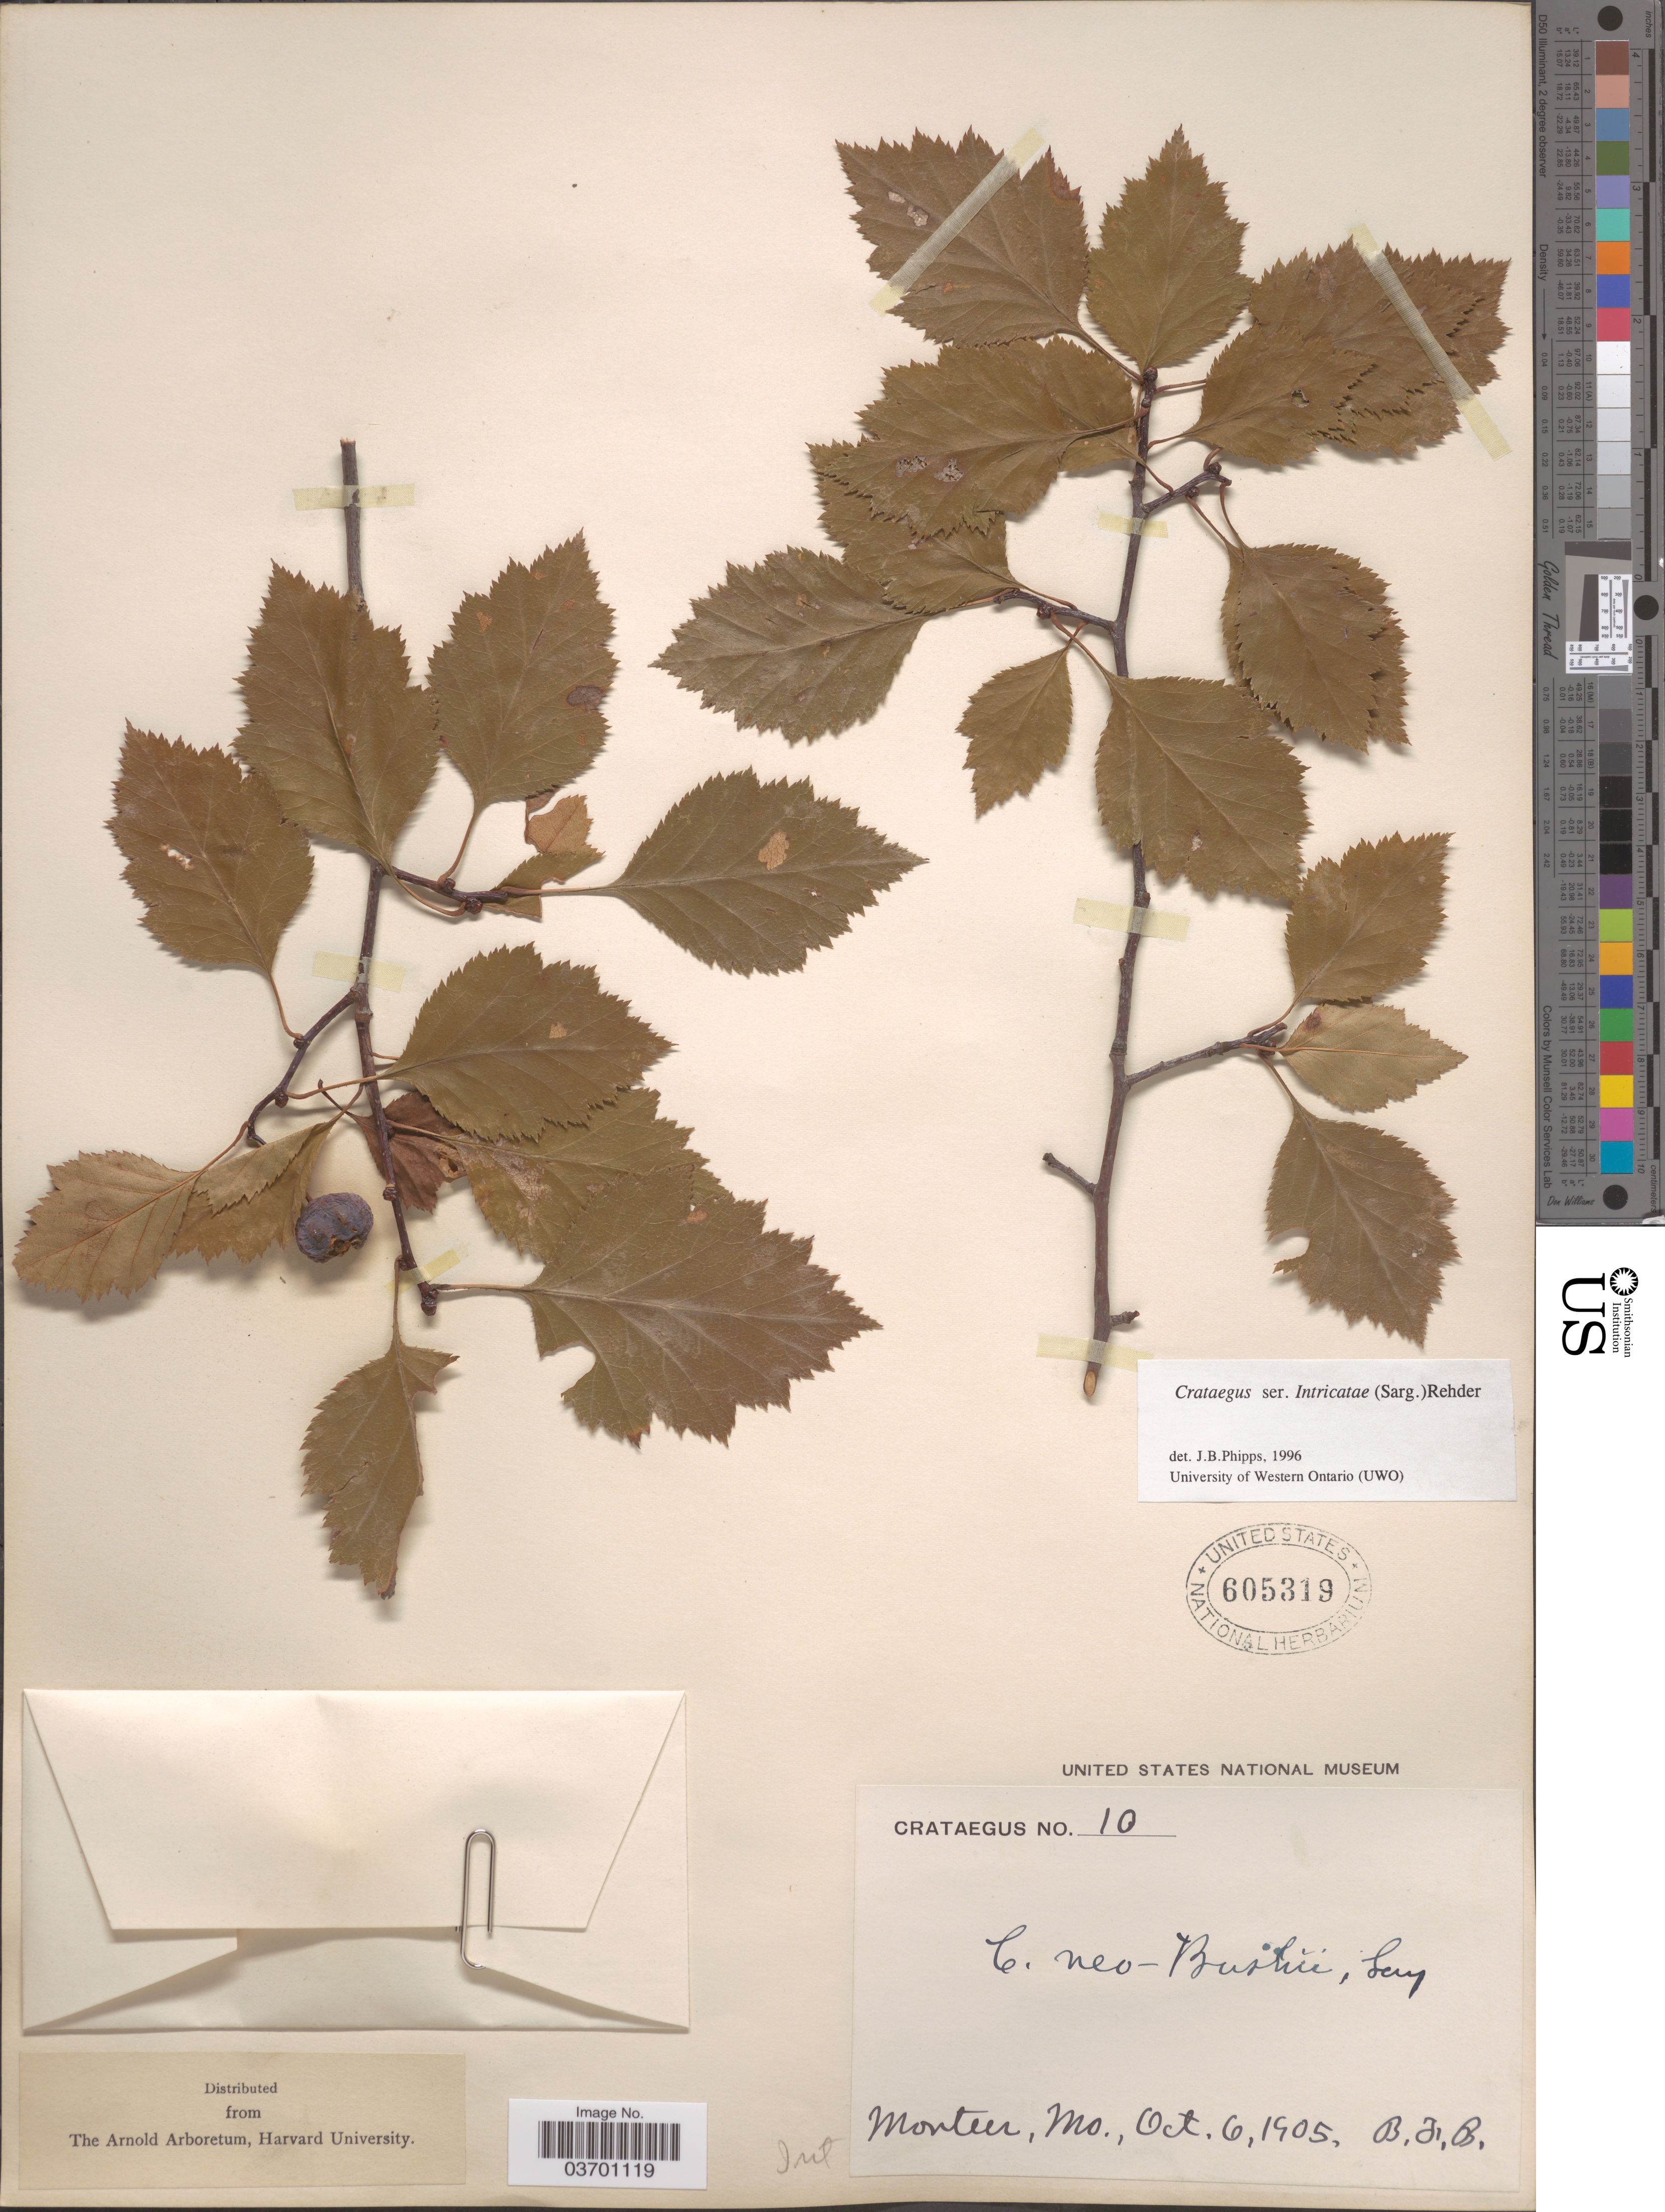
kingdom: Plantae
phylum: Tracheophyta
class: Magnoliopsida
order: Rosales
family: Rosaceae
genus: Crataegus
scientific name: Crataegus neobushii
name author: Sarg.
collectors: B. F. B.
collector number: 10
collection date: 1905-10-06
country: United States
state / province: Missouri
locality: Monteer.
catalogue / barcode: US 605319